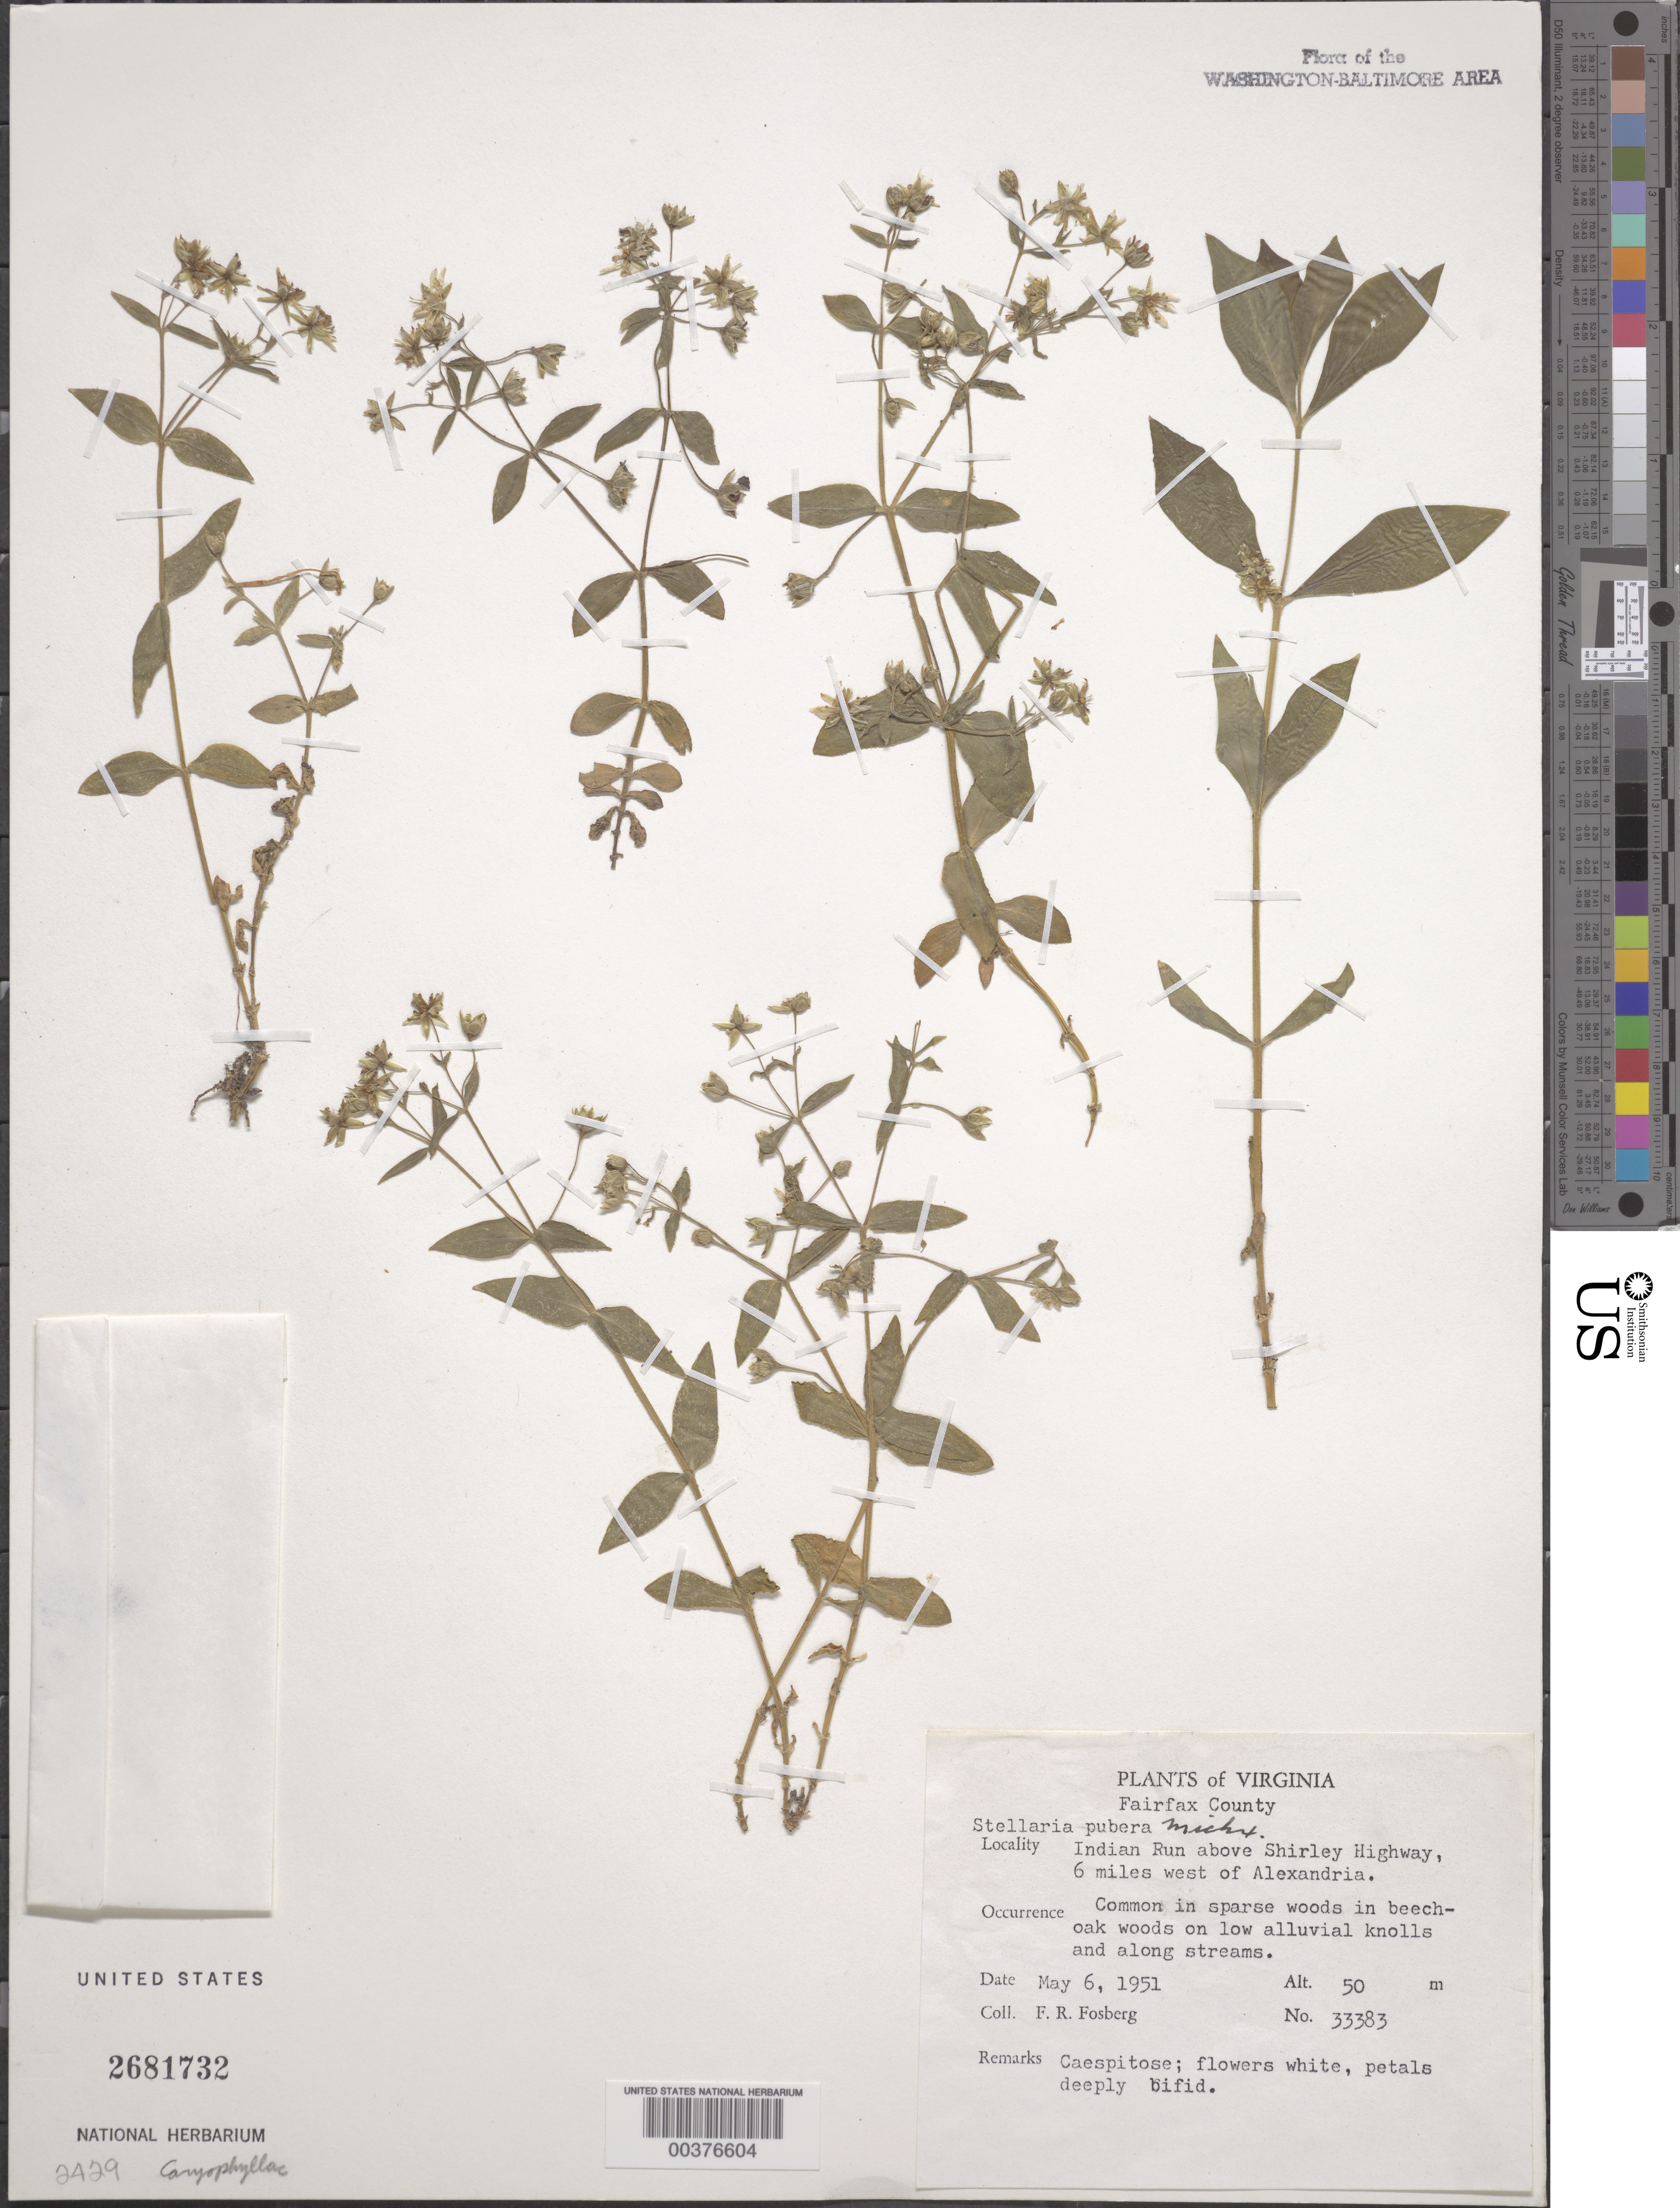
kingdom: Plantae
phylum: Tracheophyta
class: Magnoliopsida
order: Caryophyllales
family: Caryophyllaceae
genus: Stellaria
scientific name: Stellaria pubera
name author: Michx.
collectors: F. R. Fosberg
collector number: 33383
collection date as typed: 06 May 1951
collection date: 1951-05-06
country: United States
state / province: Virginia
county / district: Fairfax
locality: Indian Run above Shirley Highway, west of Alexandria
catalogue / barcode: US 2681732